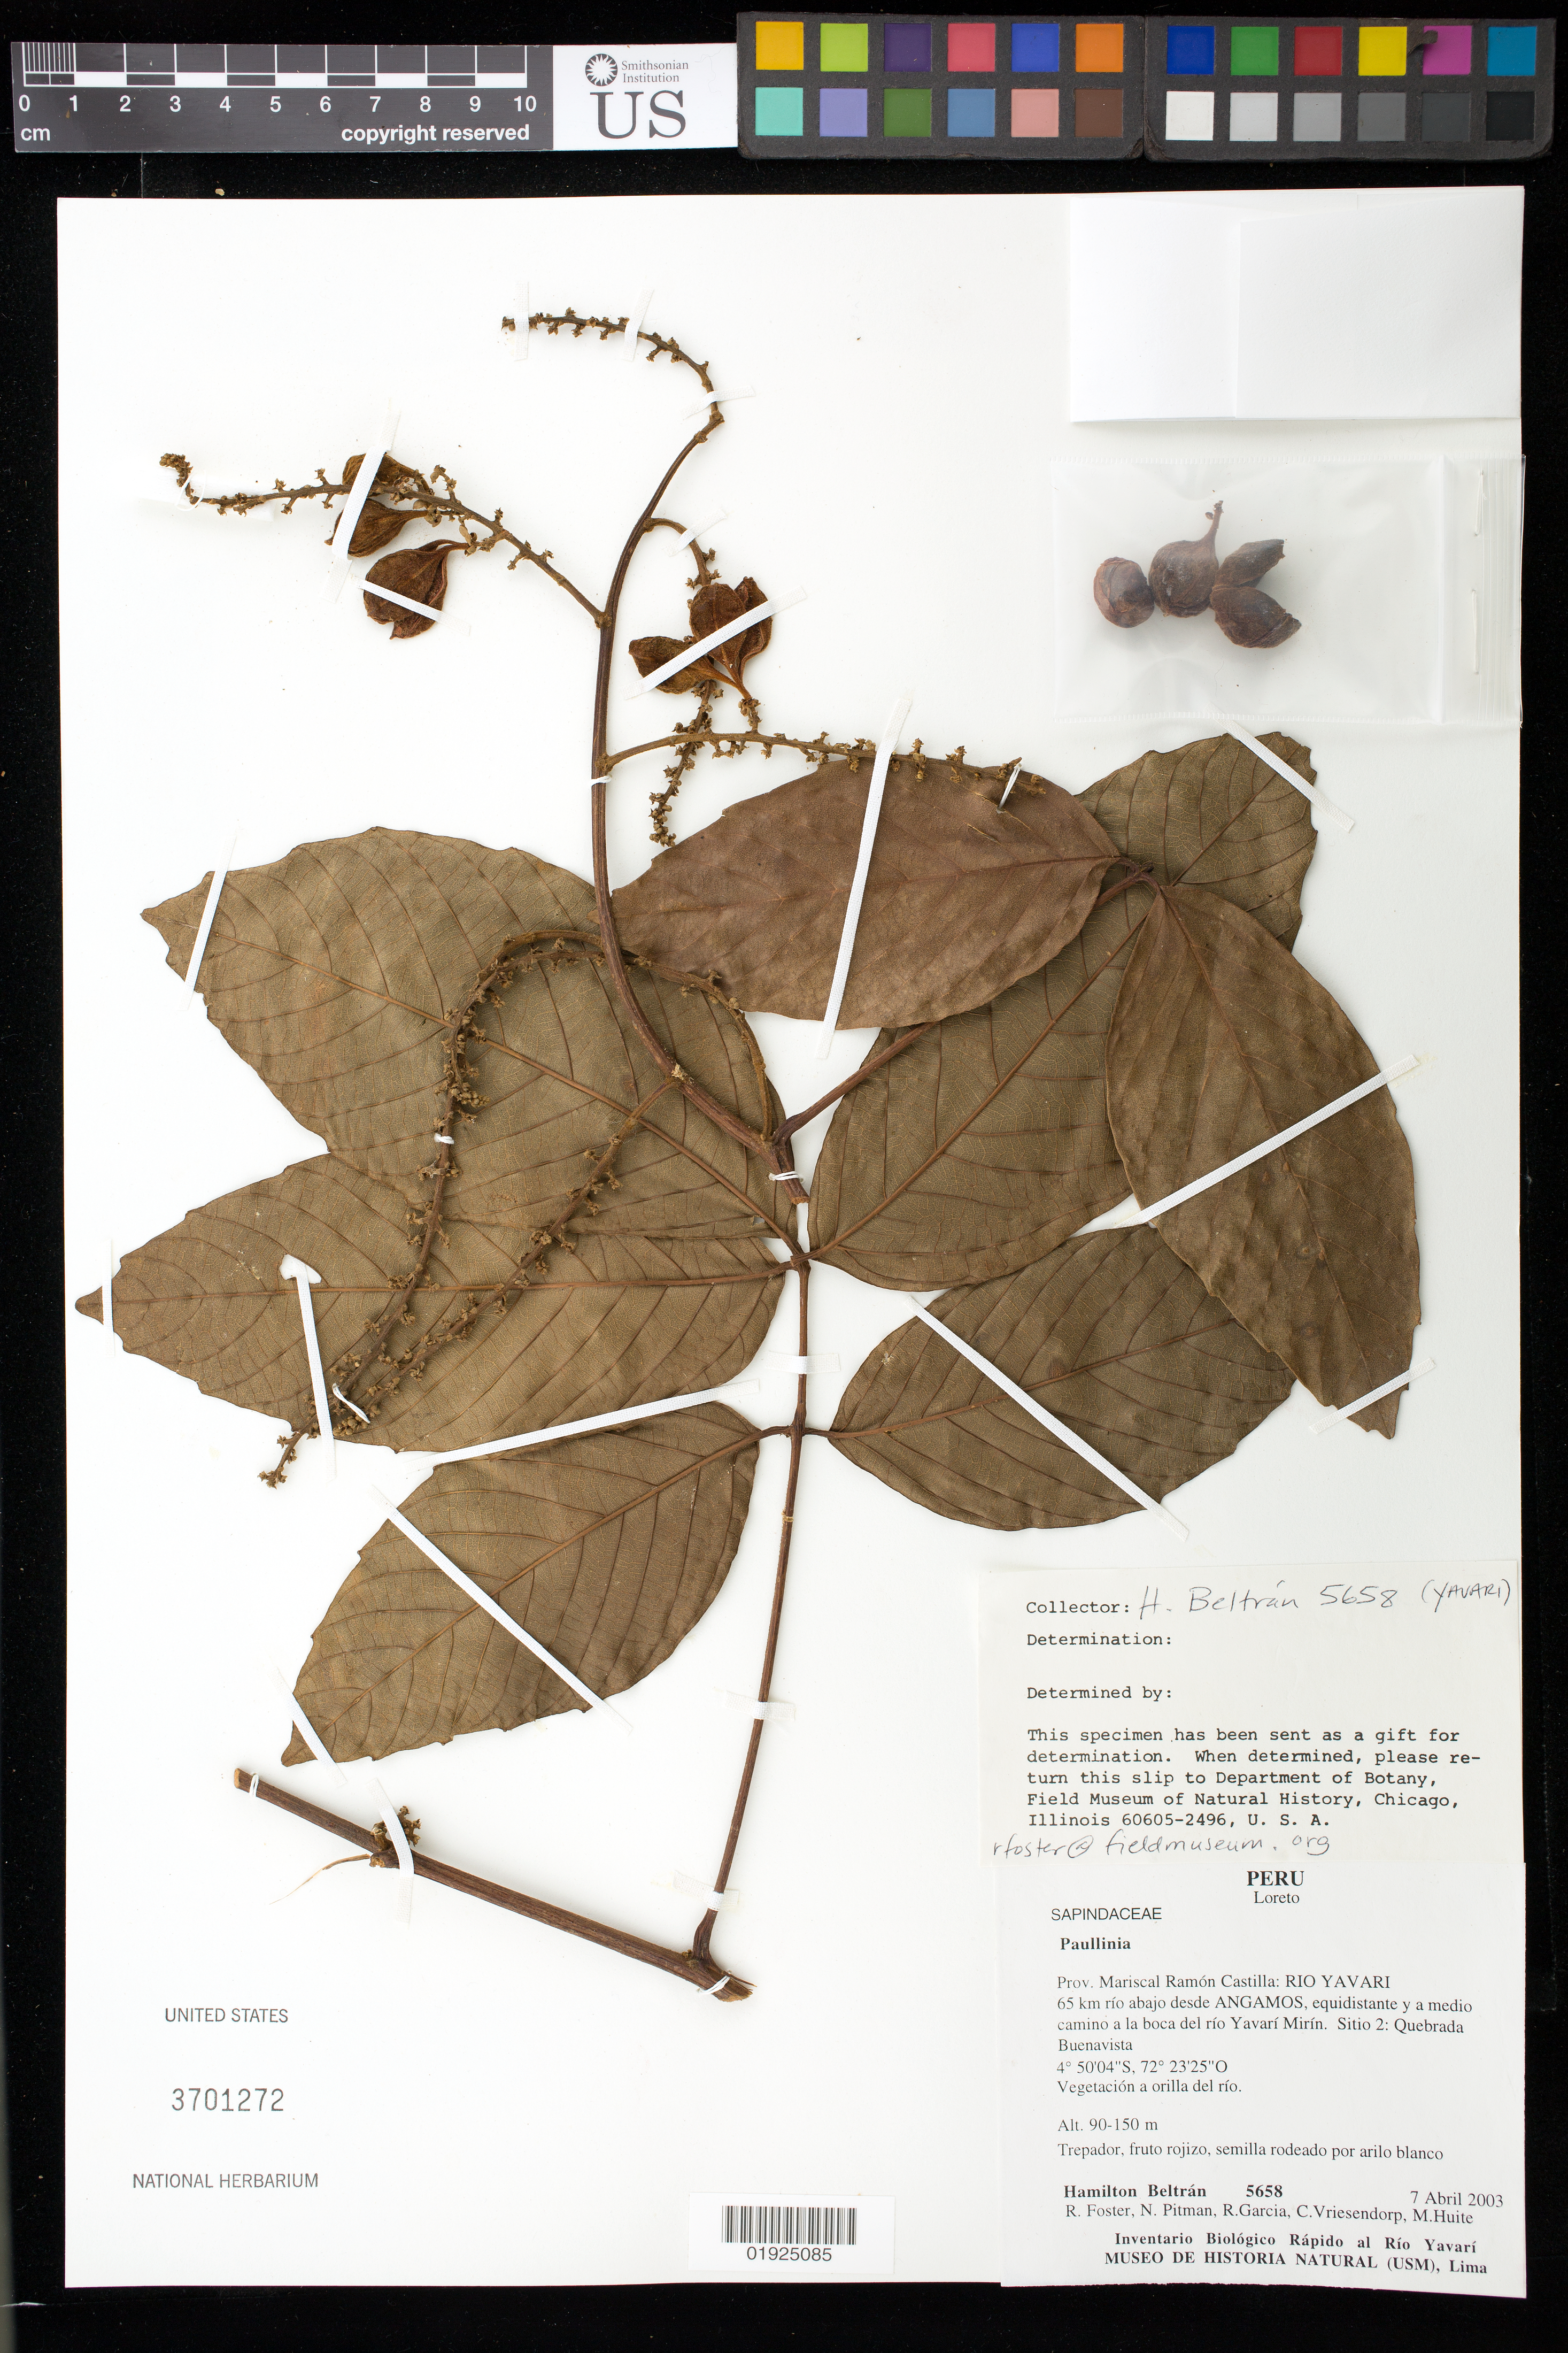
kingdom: Plantae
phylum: Tracheophyta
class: Magnoliopsida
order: Sapindales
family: Sapindaceae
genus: Paullinia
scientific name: Paullinia sp.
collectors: H. Beltrán, R. Foster, N. Pitman, R. Garcia, C. Vriesendorp & M. Huite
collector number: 5658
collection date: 2003-04-07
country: Peru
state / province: Loreto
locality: Prov. Mariscal Ramón Castilla: Rio Yavari, 65 km río abajo desde ANGAMOS, equidistante y a medio camino a la boca del río Yavarí Mirín. Sitio 2: Quebrada Beuenavista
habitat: Vegetación a orilla del río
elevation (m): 90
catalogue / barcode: US 3701272